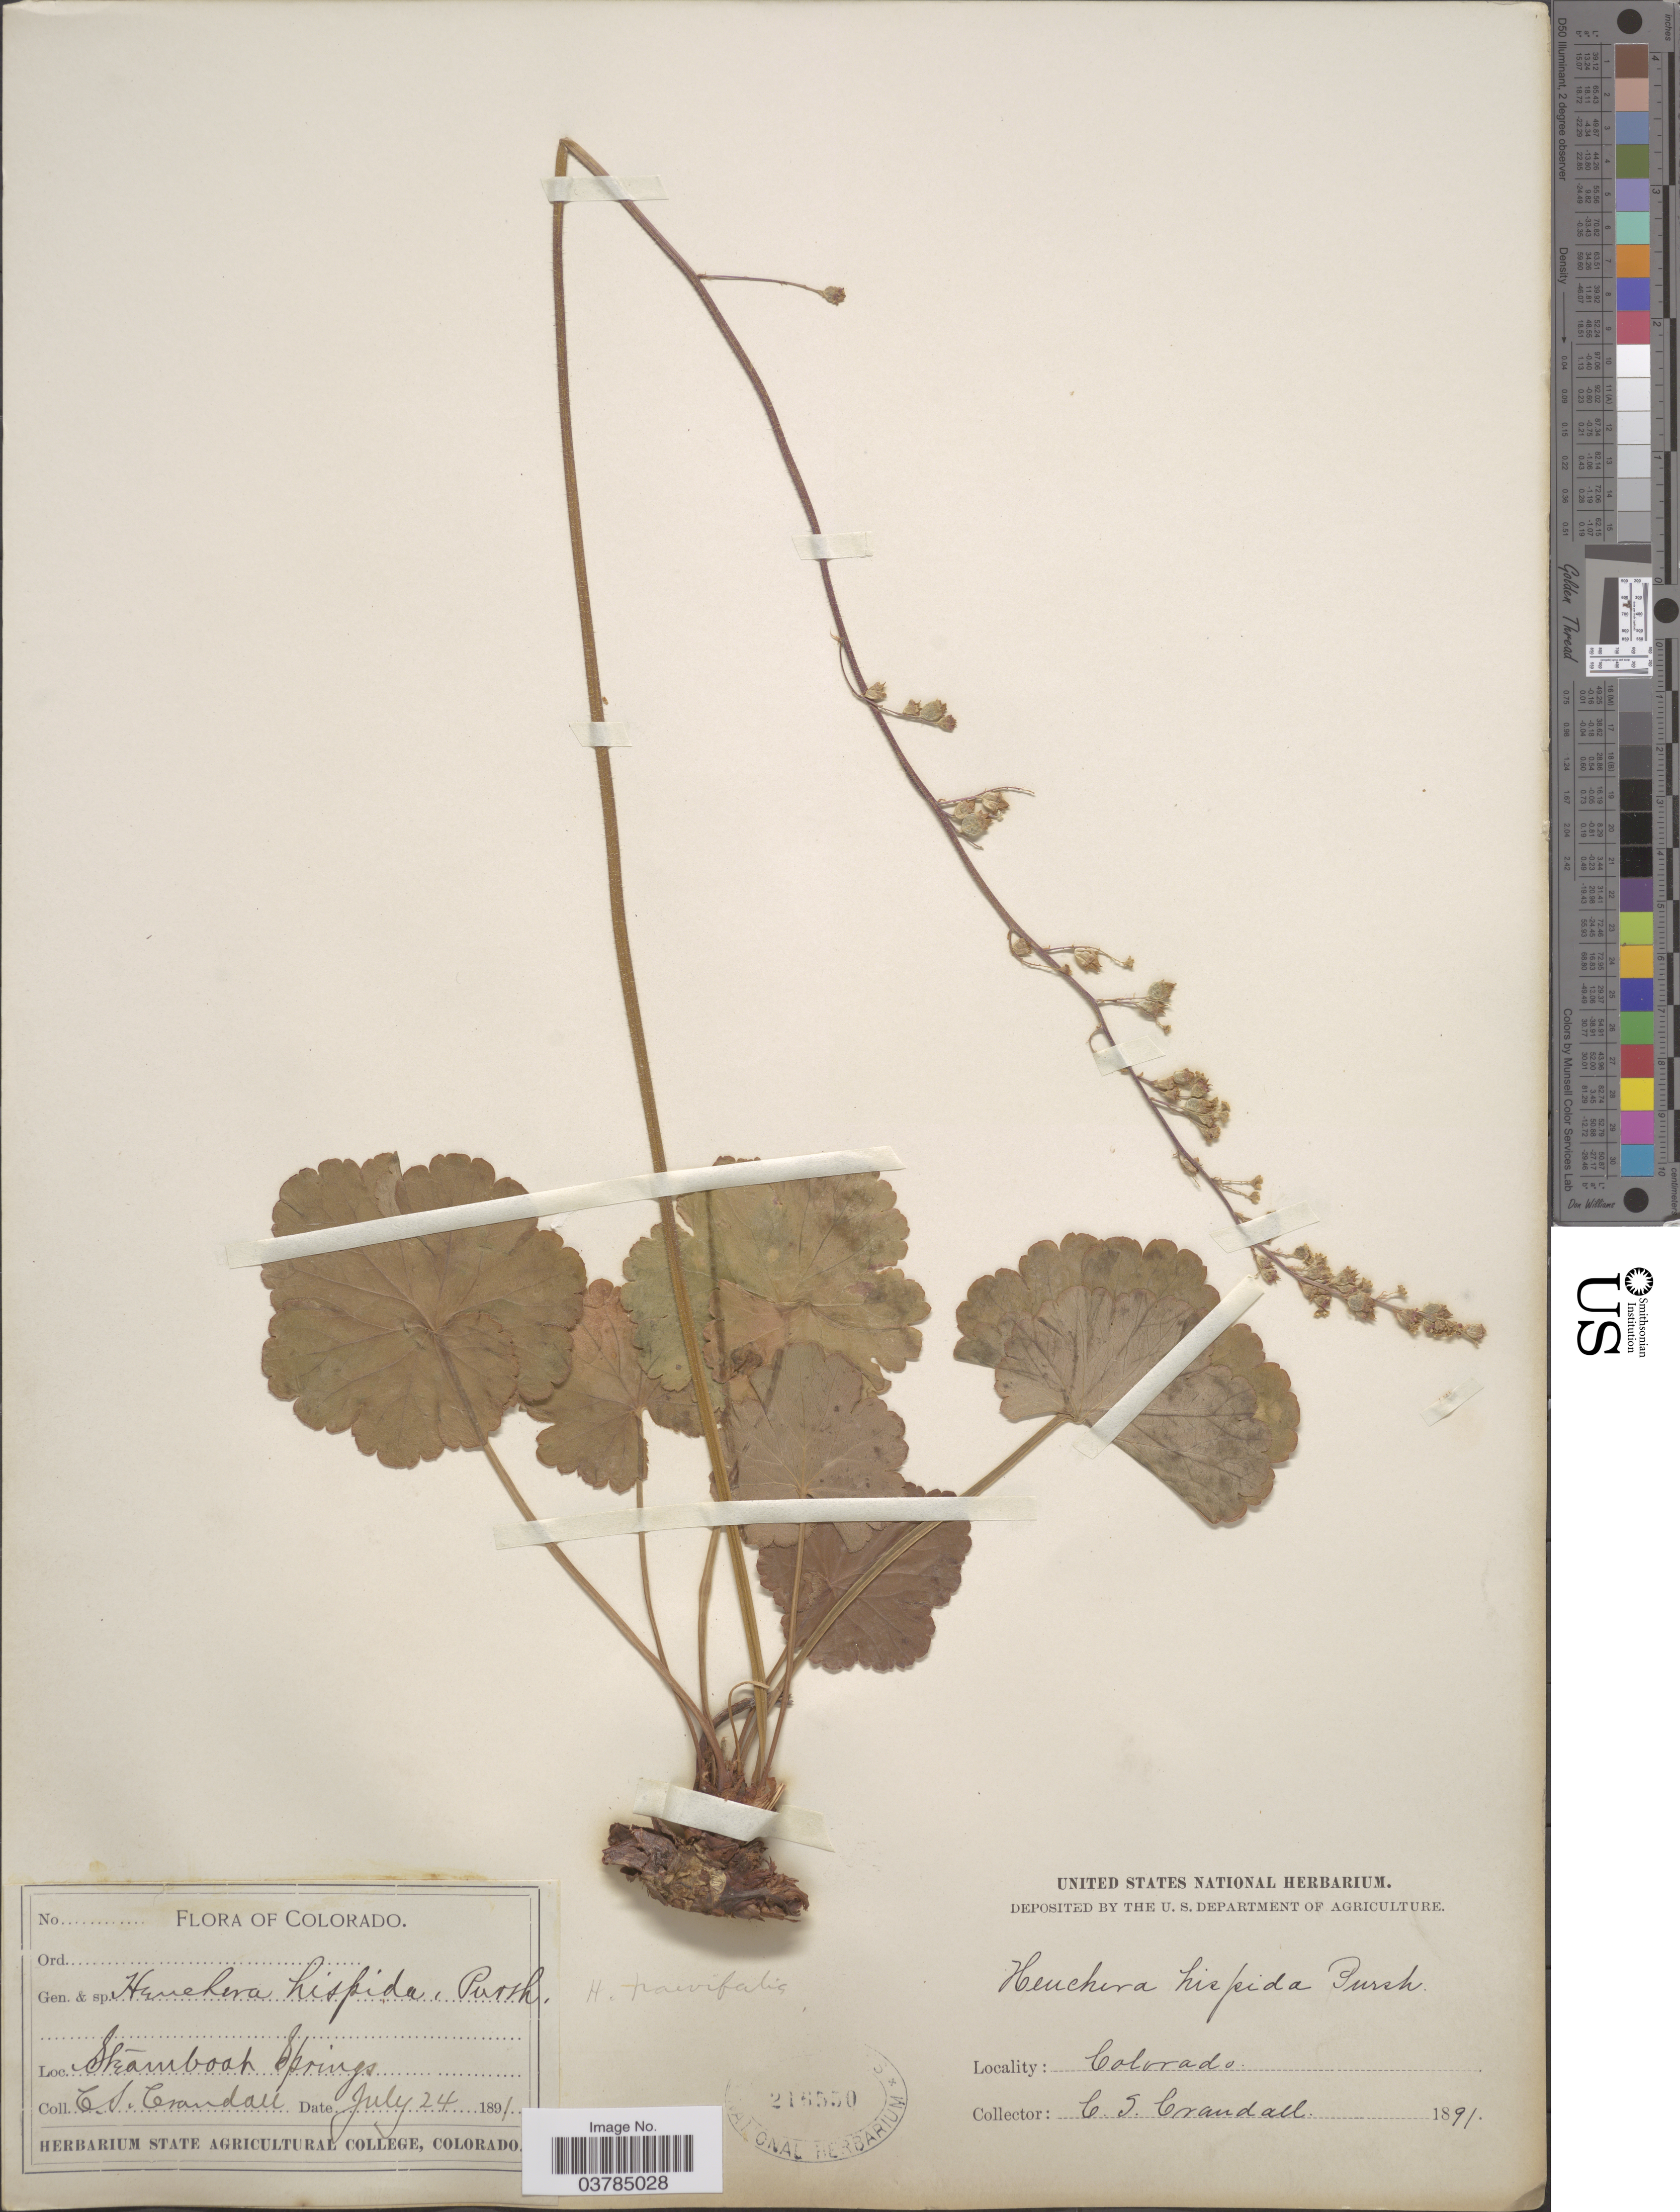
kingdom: Plantae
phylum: Tracheophyta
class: Magnoliopsida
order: Saxifragales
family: Saxifragaceae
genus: Heuchera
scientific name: Heuchera parvifolia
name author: Nutt.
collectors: C. Crandall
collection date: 1891-07-24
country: United States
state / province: Colorado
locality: Steamboat Springs.